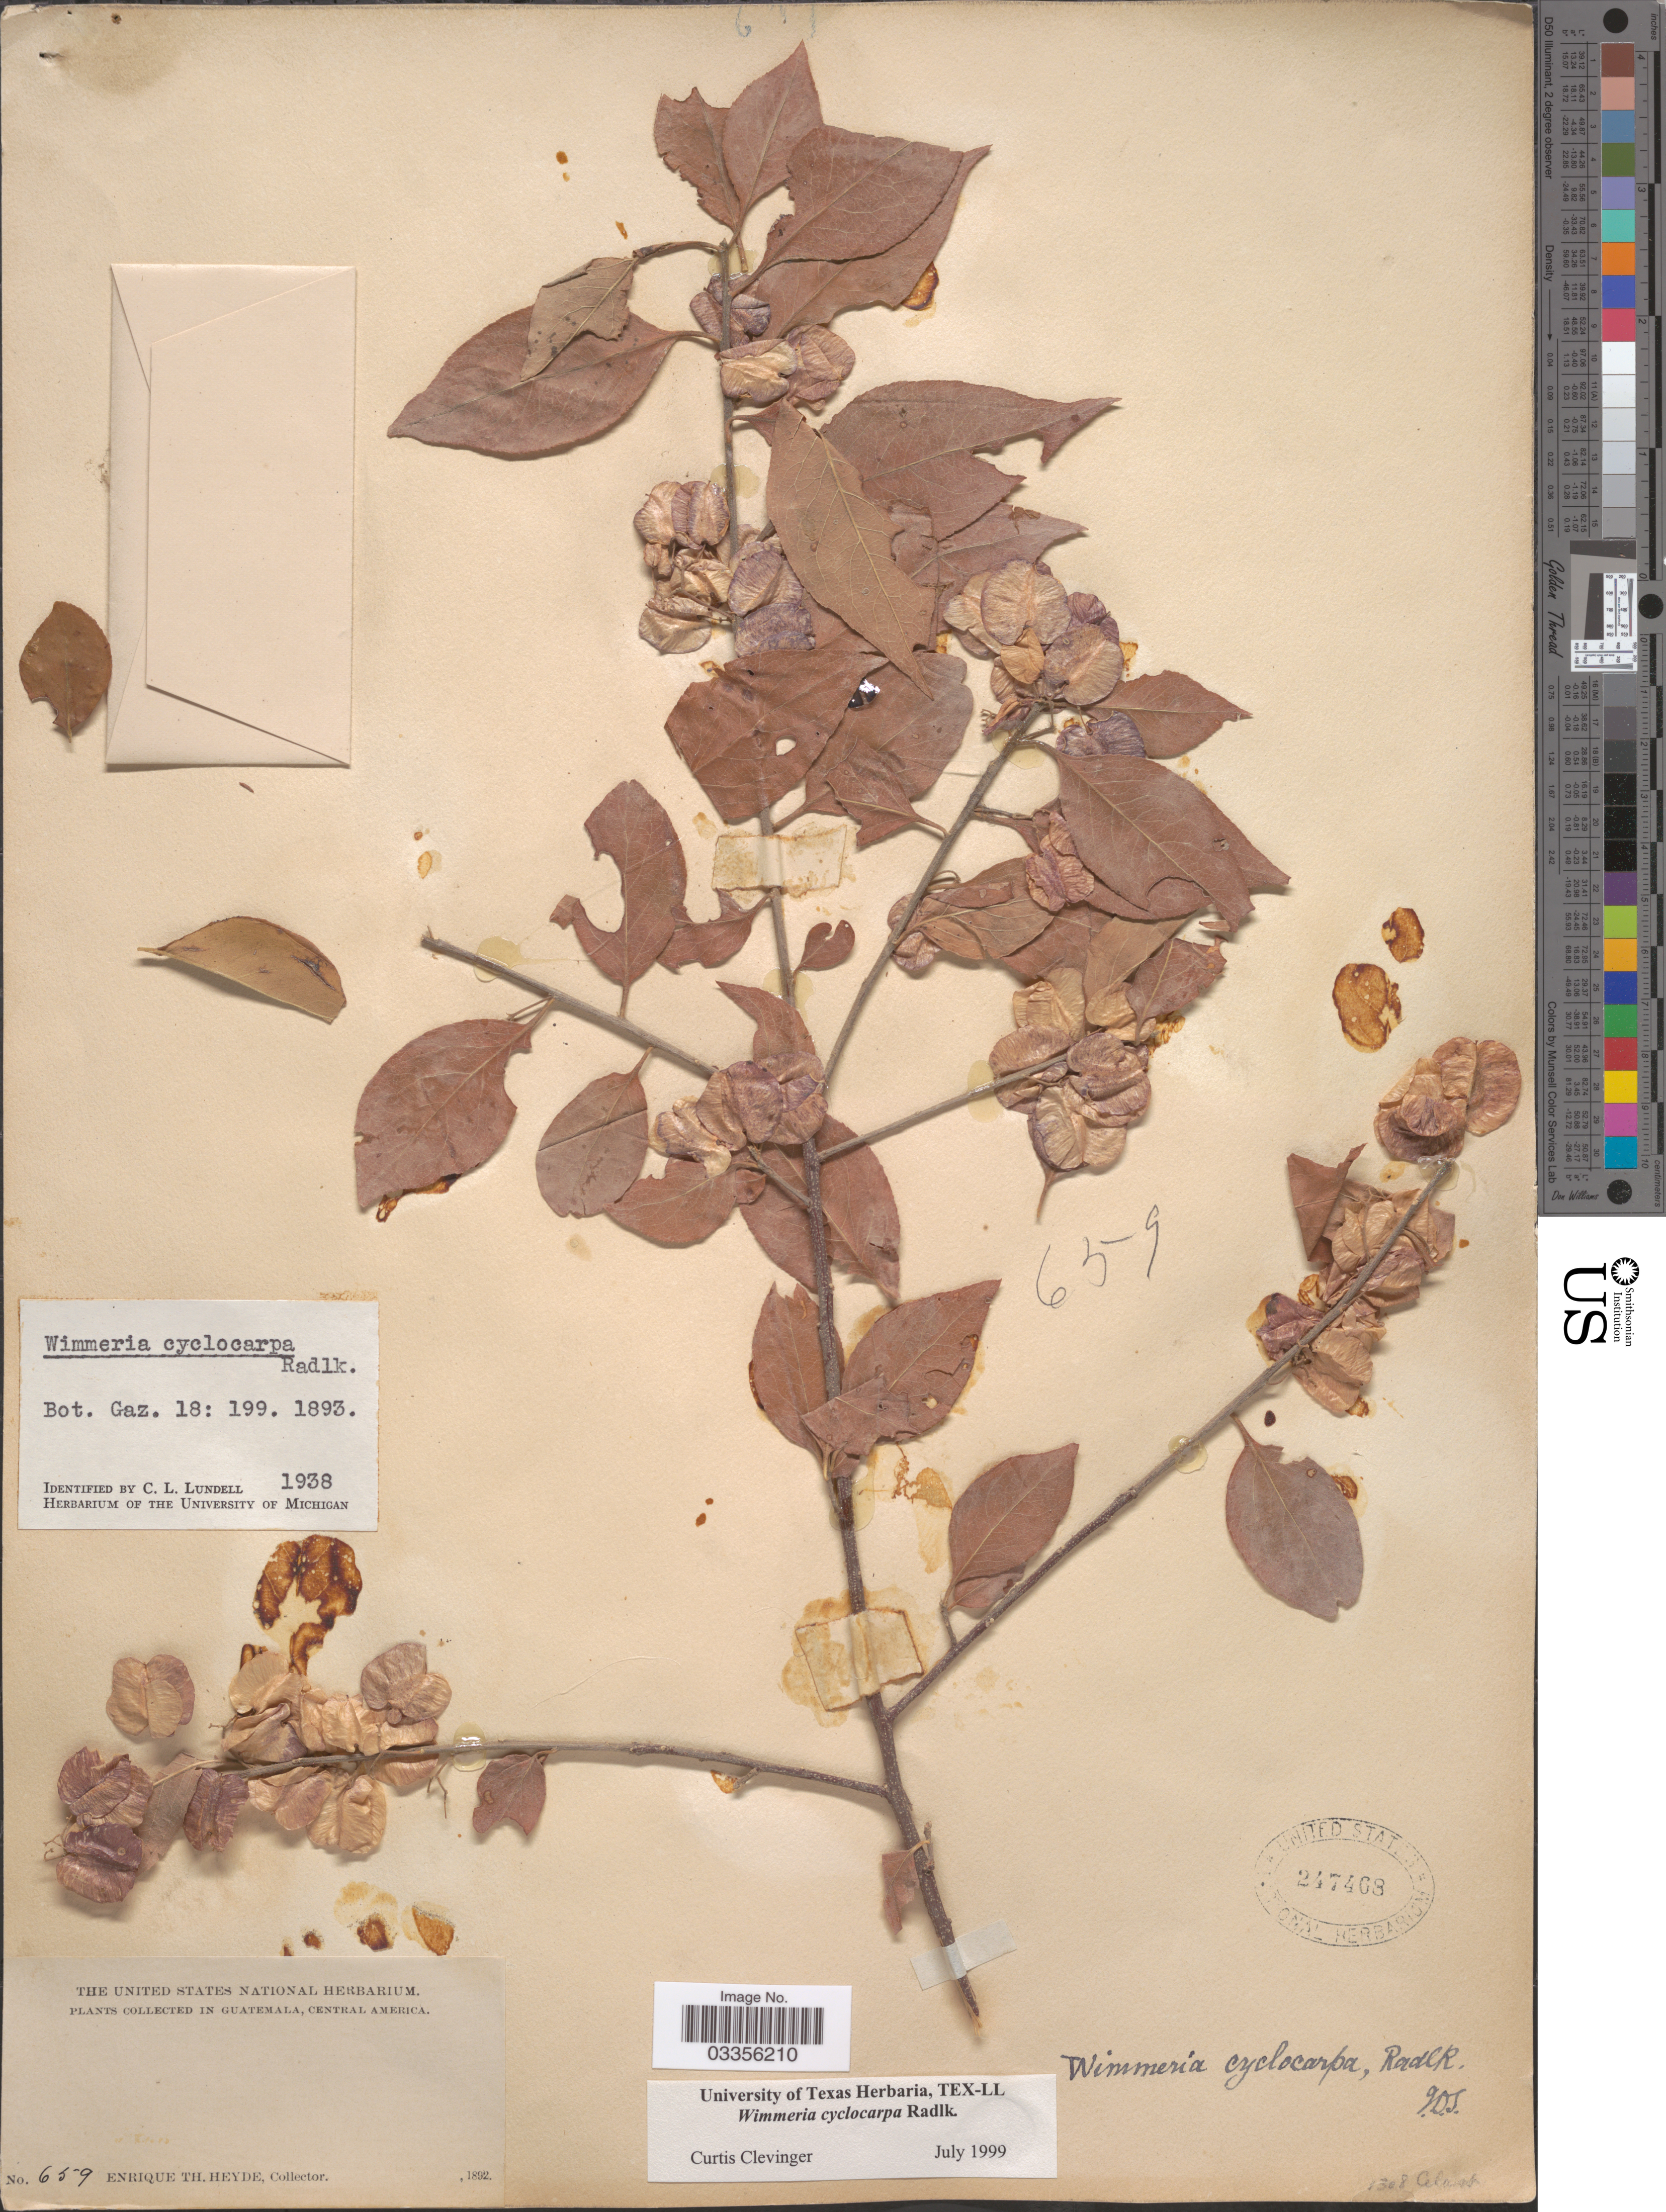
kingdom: Plantae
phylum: Tracheophyta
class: Magnoliopsida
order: Celastrales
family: Celastraceae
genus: Wimmeria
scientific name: Wimmeria cyclocarpa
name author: Radlk.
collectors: E. T. Heyde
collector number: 659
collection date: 1892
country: Guatemala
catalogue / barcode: US 247403